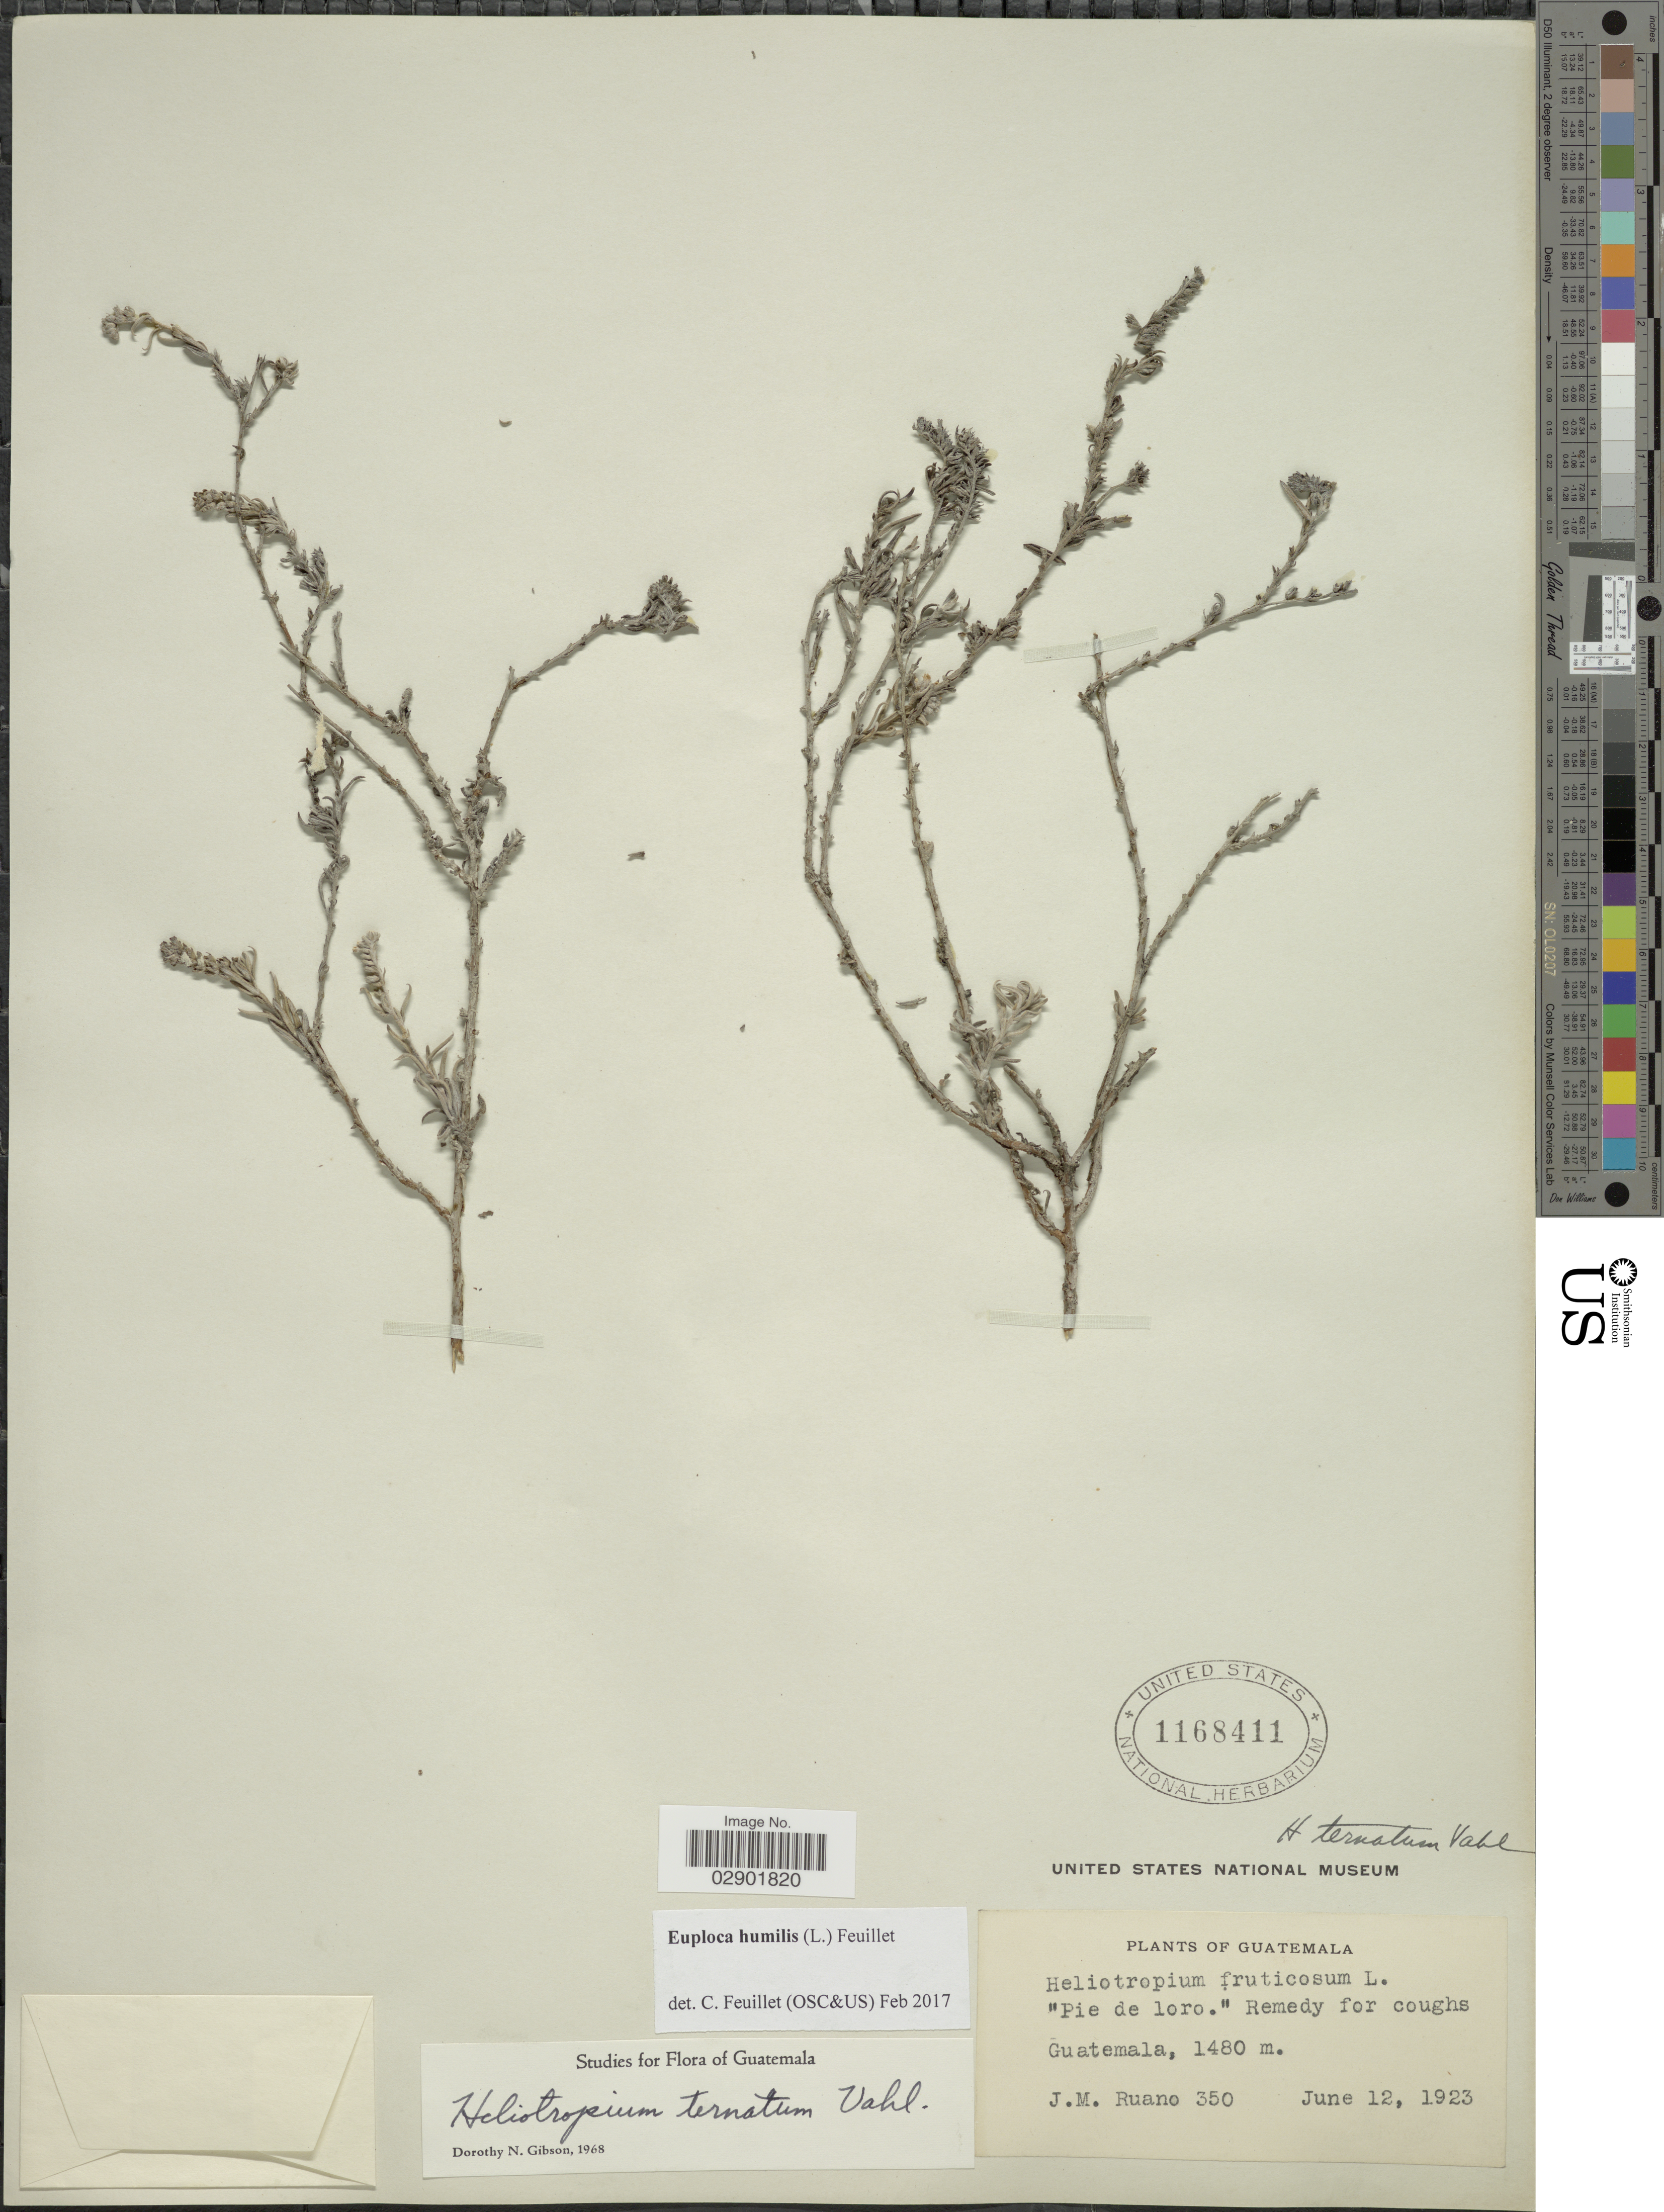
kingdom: Plantae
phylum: Tracheophyta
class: Magnoliopsida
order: Boraginales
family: Heliotropiaceae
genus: Euploca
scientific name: Euploca humilis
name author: (L.) Feuillet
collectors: J. Ruano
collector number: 350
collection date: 1923-06-12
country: Guatemala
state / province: Guatemala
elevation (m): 1480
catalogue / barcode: US 1168411